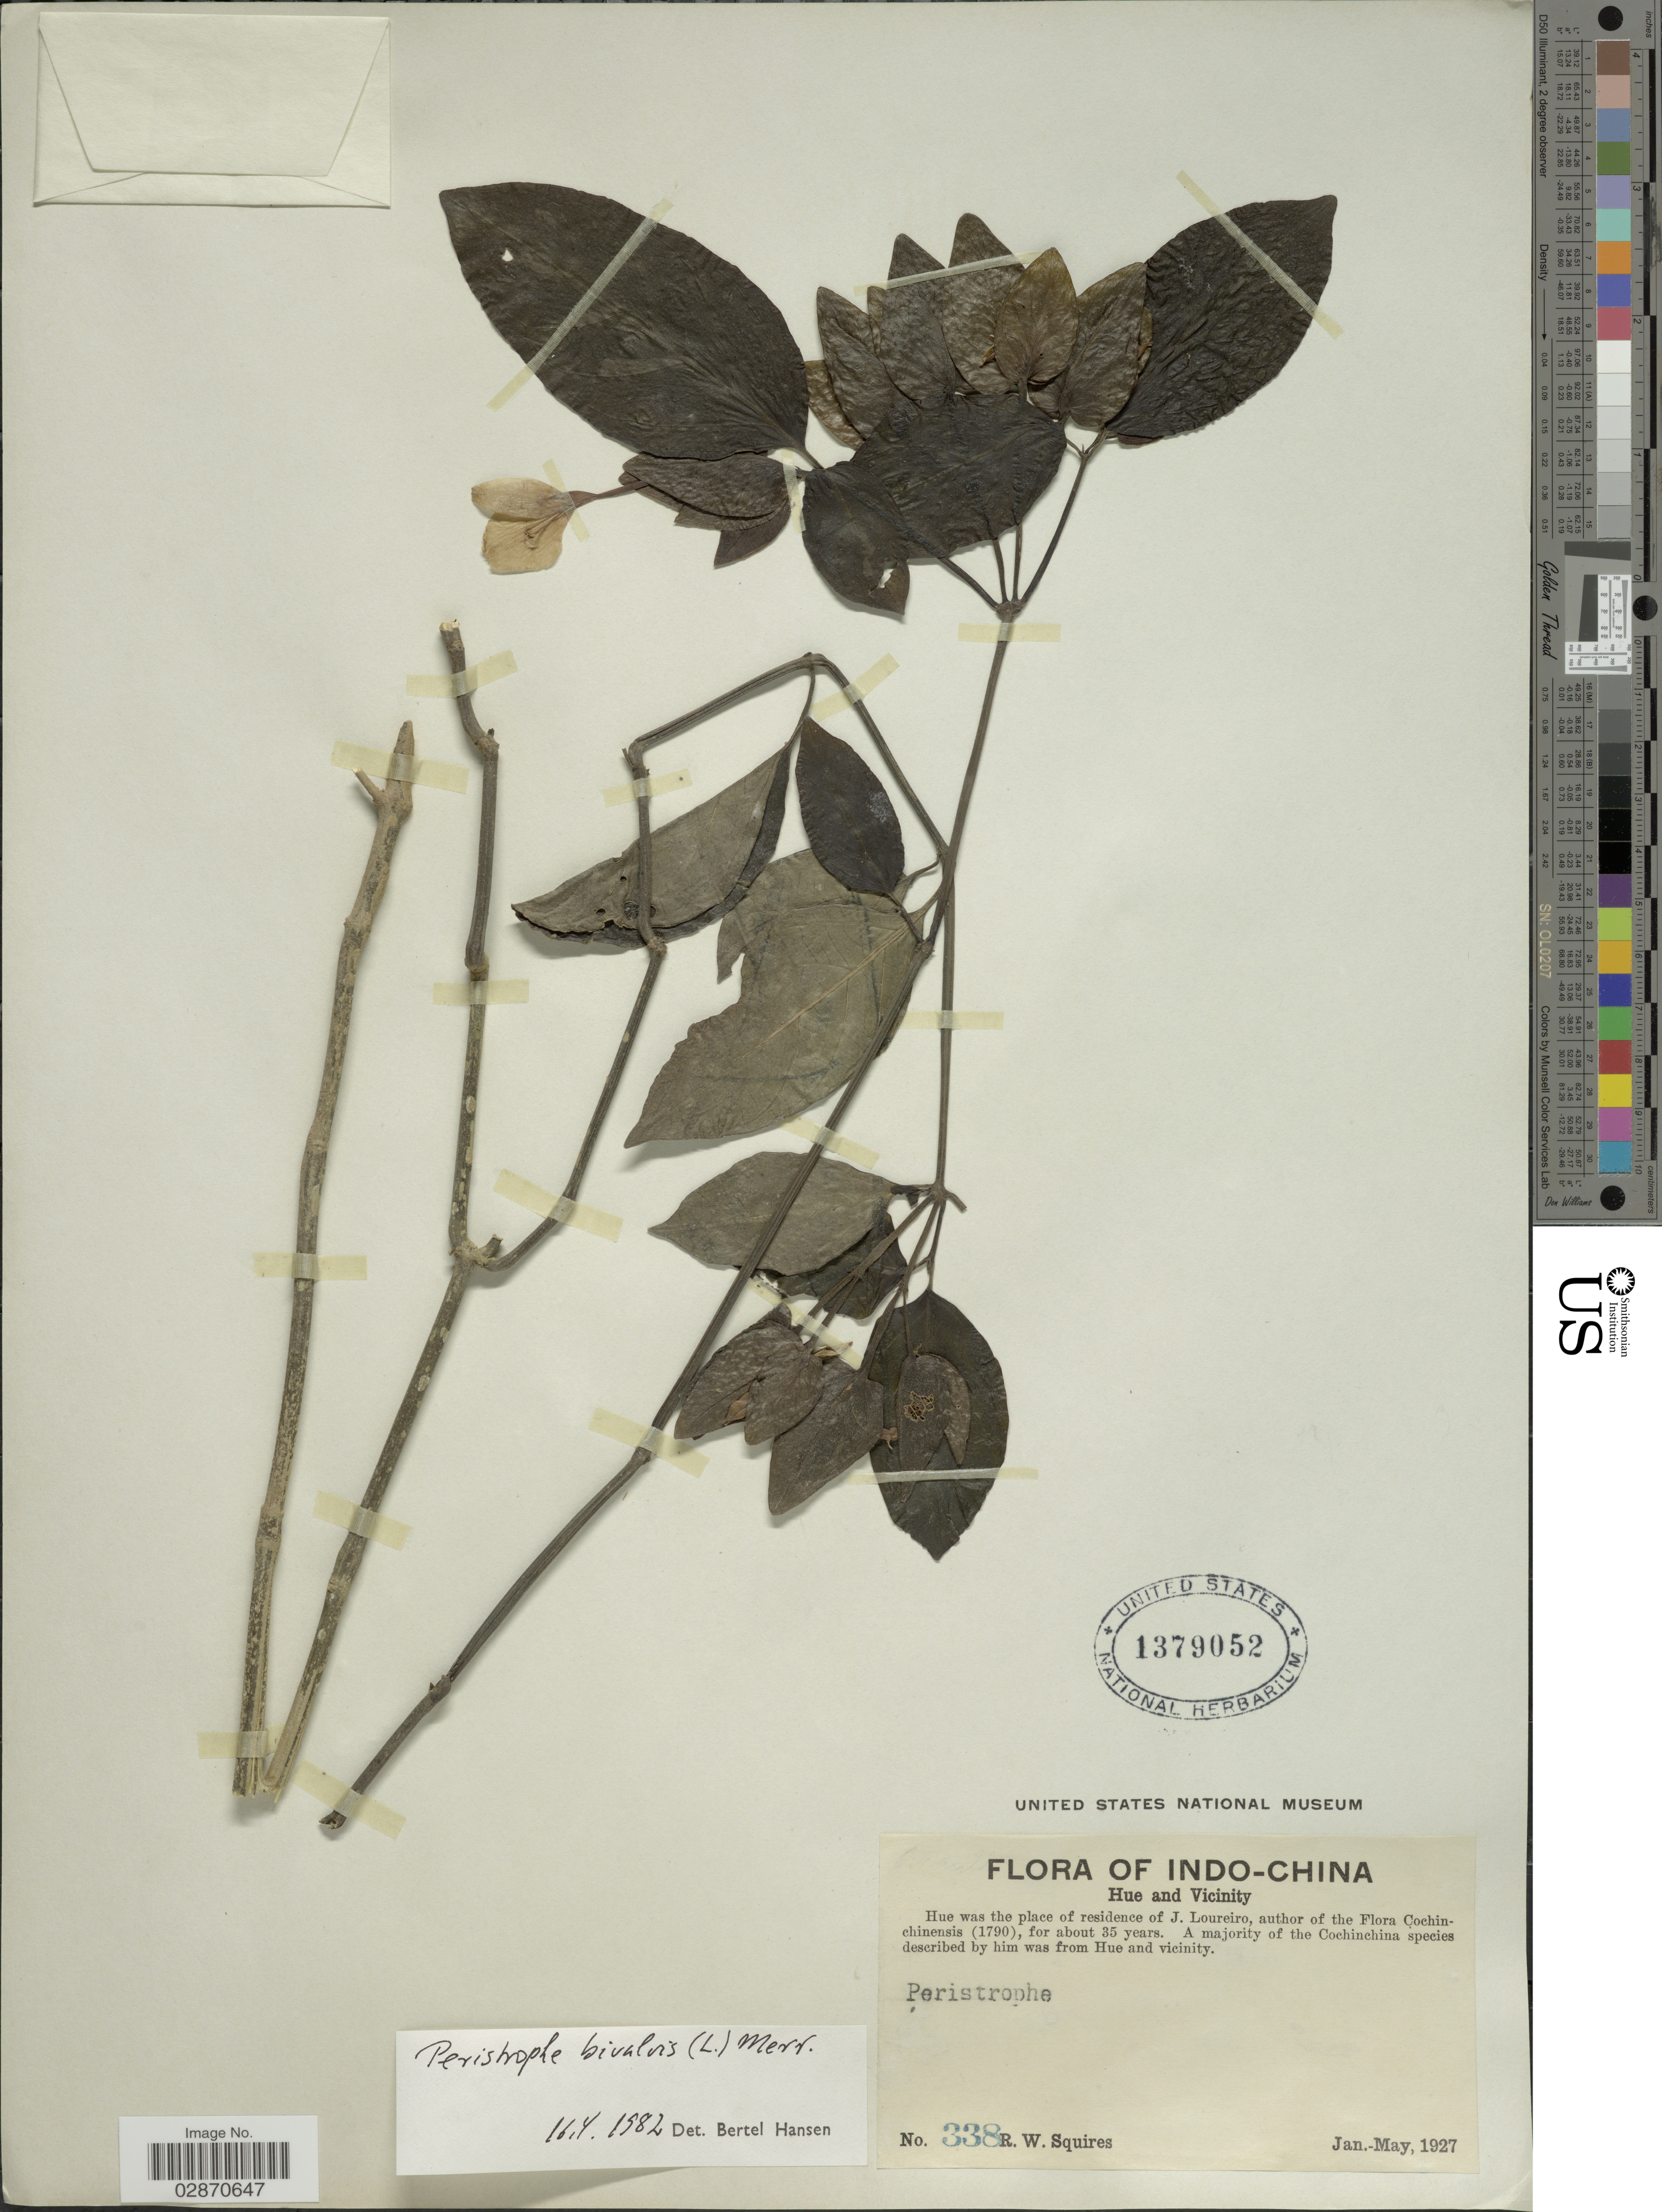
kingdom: Plantae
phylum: Tracheophyta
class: Magnoliopsida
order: Lamiales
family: Acanthaceae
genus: Peristrophe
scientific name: Peristrophe bivalvis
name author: (L.) Merr.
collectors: R. Squires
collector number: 338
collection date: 1927-01/1927-05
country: Vietnam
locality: Indo-China. Hue and Vicinity.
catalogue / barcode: US 1379052